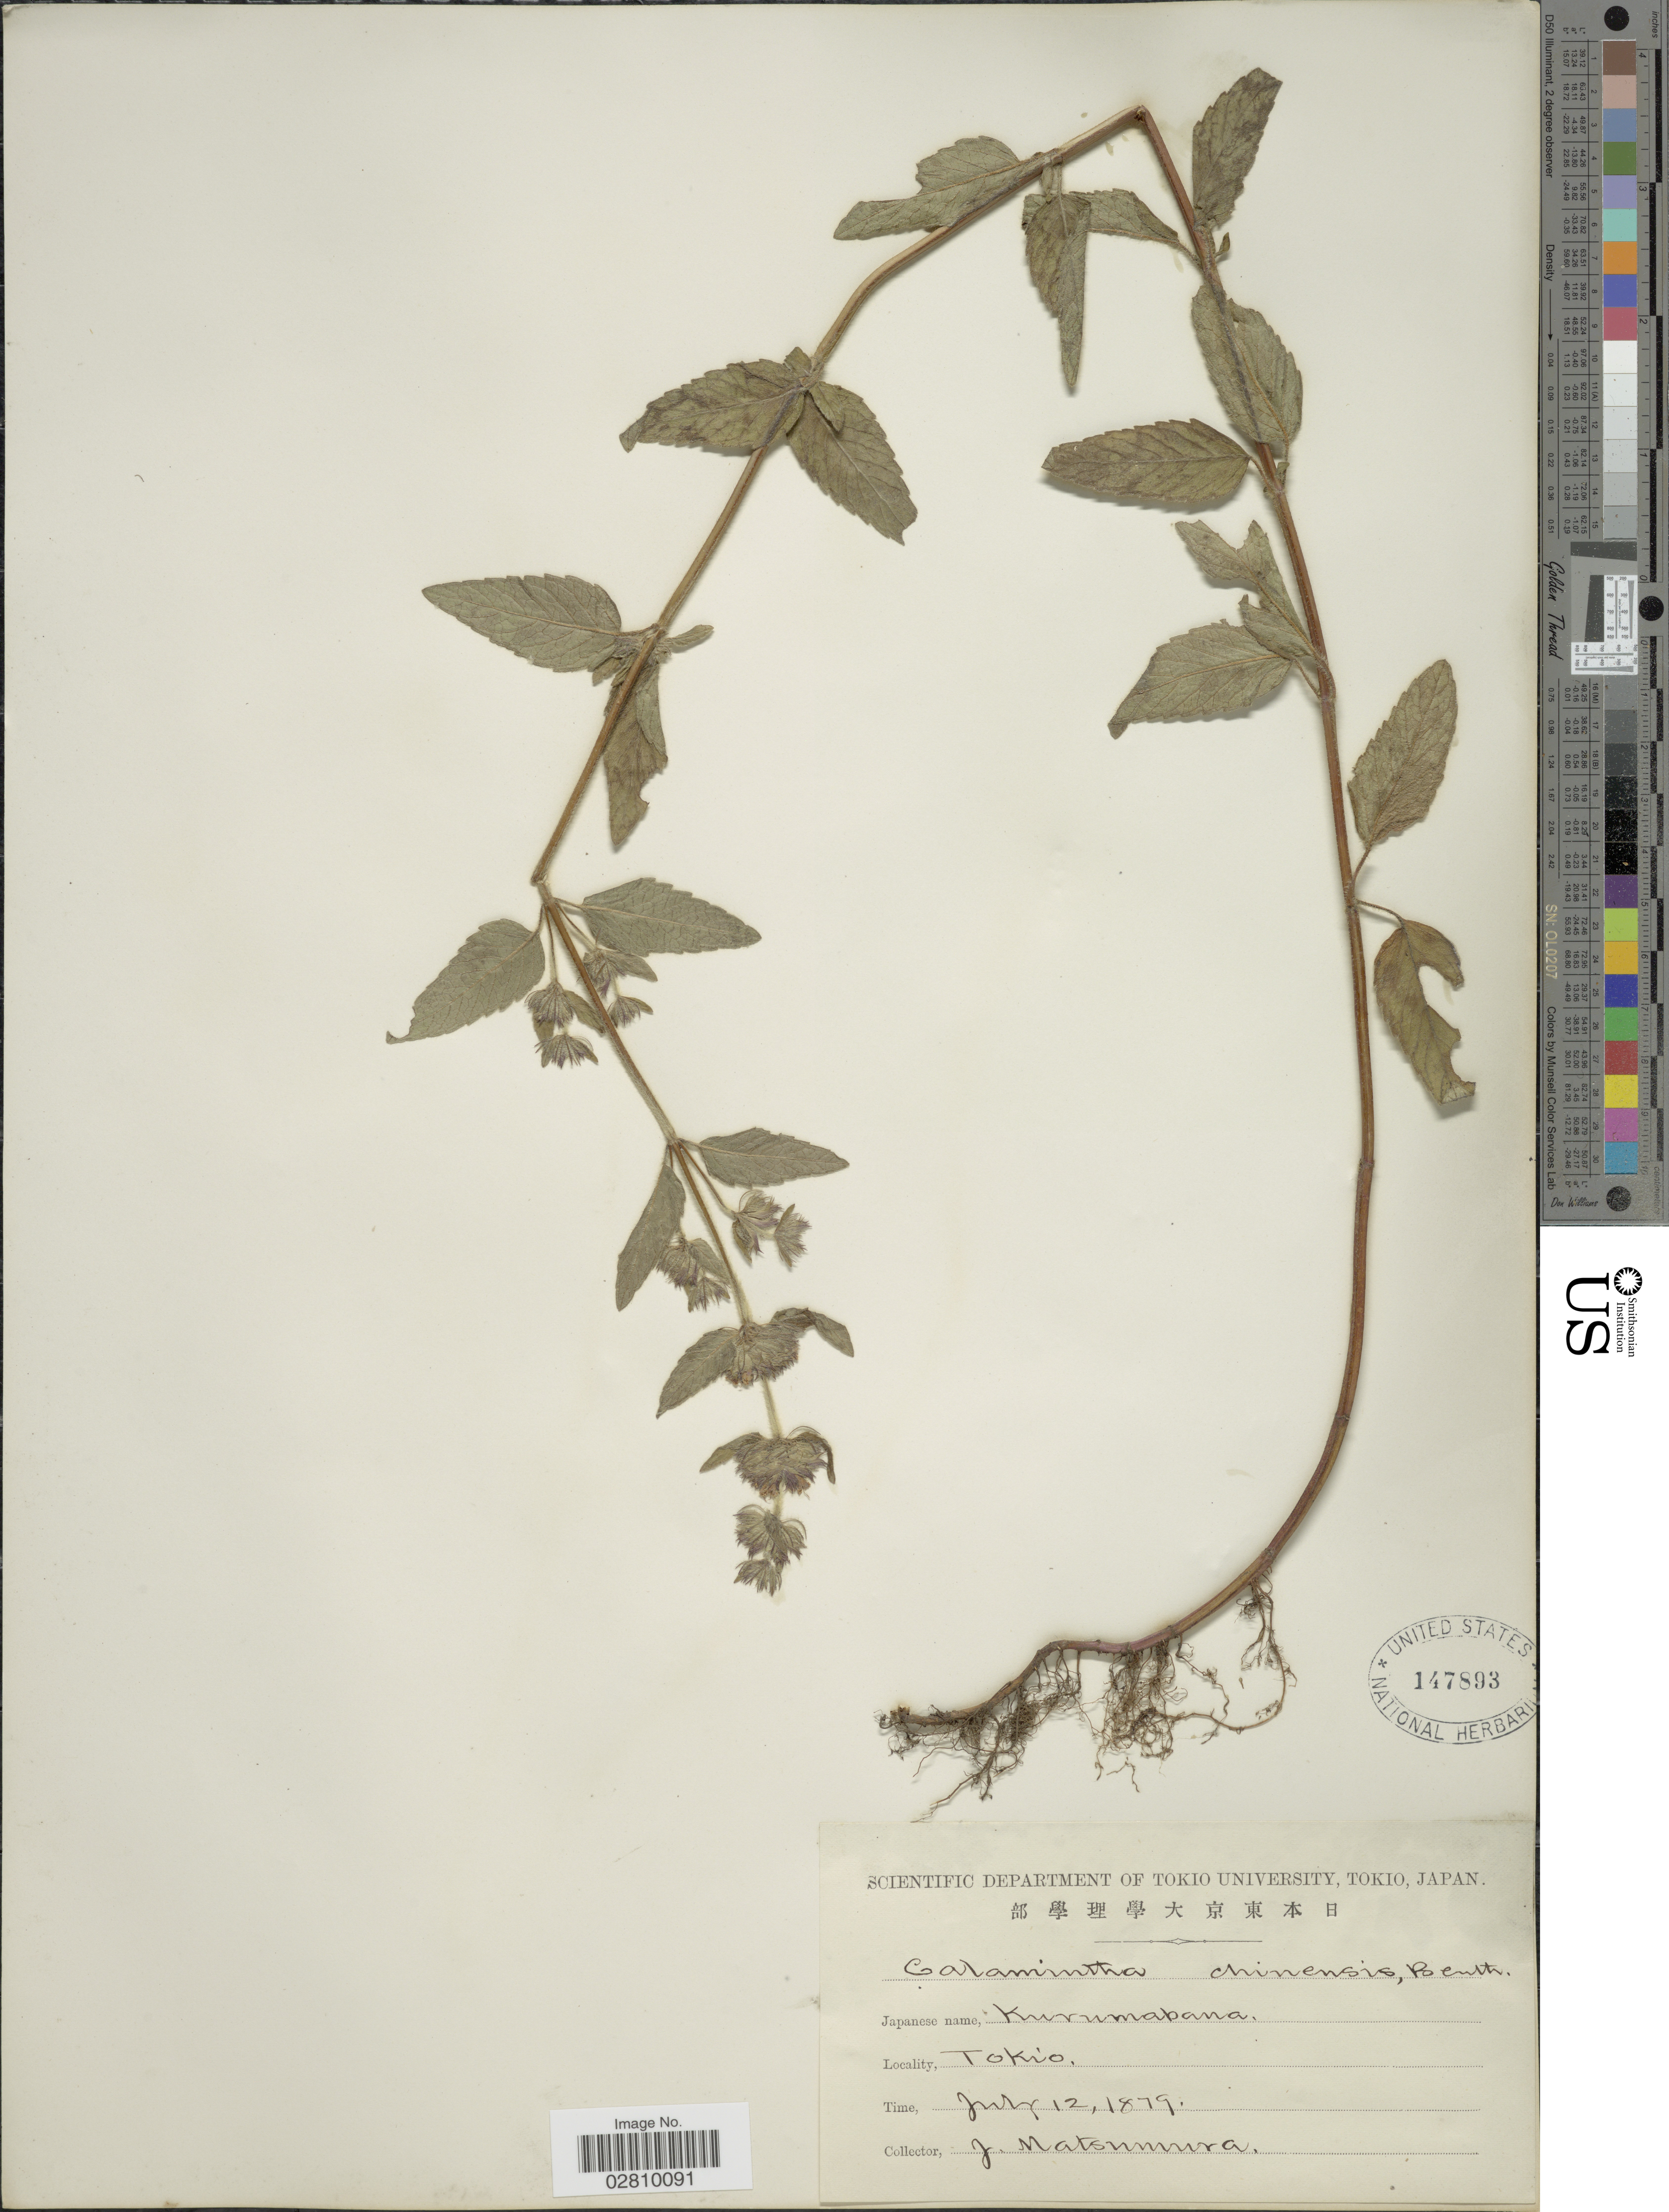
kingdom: Plantae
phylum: Tracheophyta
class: Magnoliopsida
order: Lamiales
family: Lamiaceae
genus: Calamintha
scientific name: Calamintha chinensis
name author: Benth.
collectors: J. Matsumura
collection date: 1879-07-12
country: Japan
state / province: Tokyo, Federal City of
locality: Tokio.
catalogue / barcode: US 147893